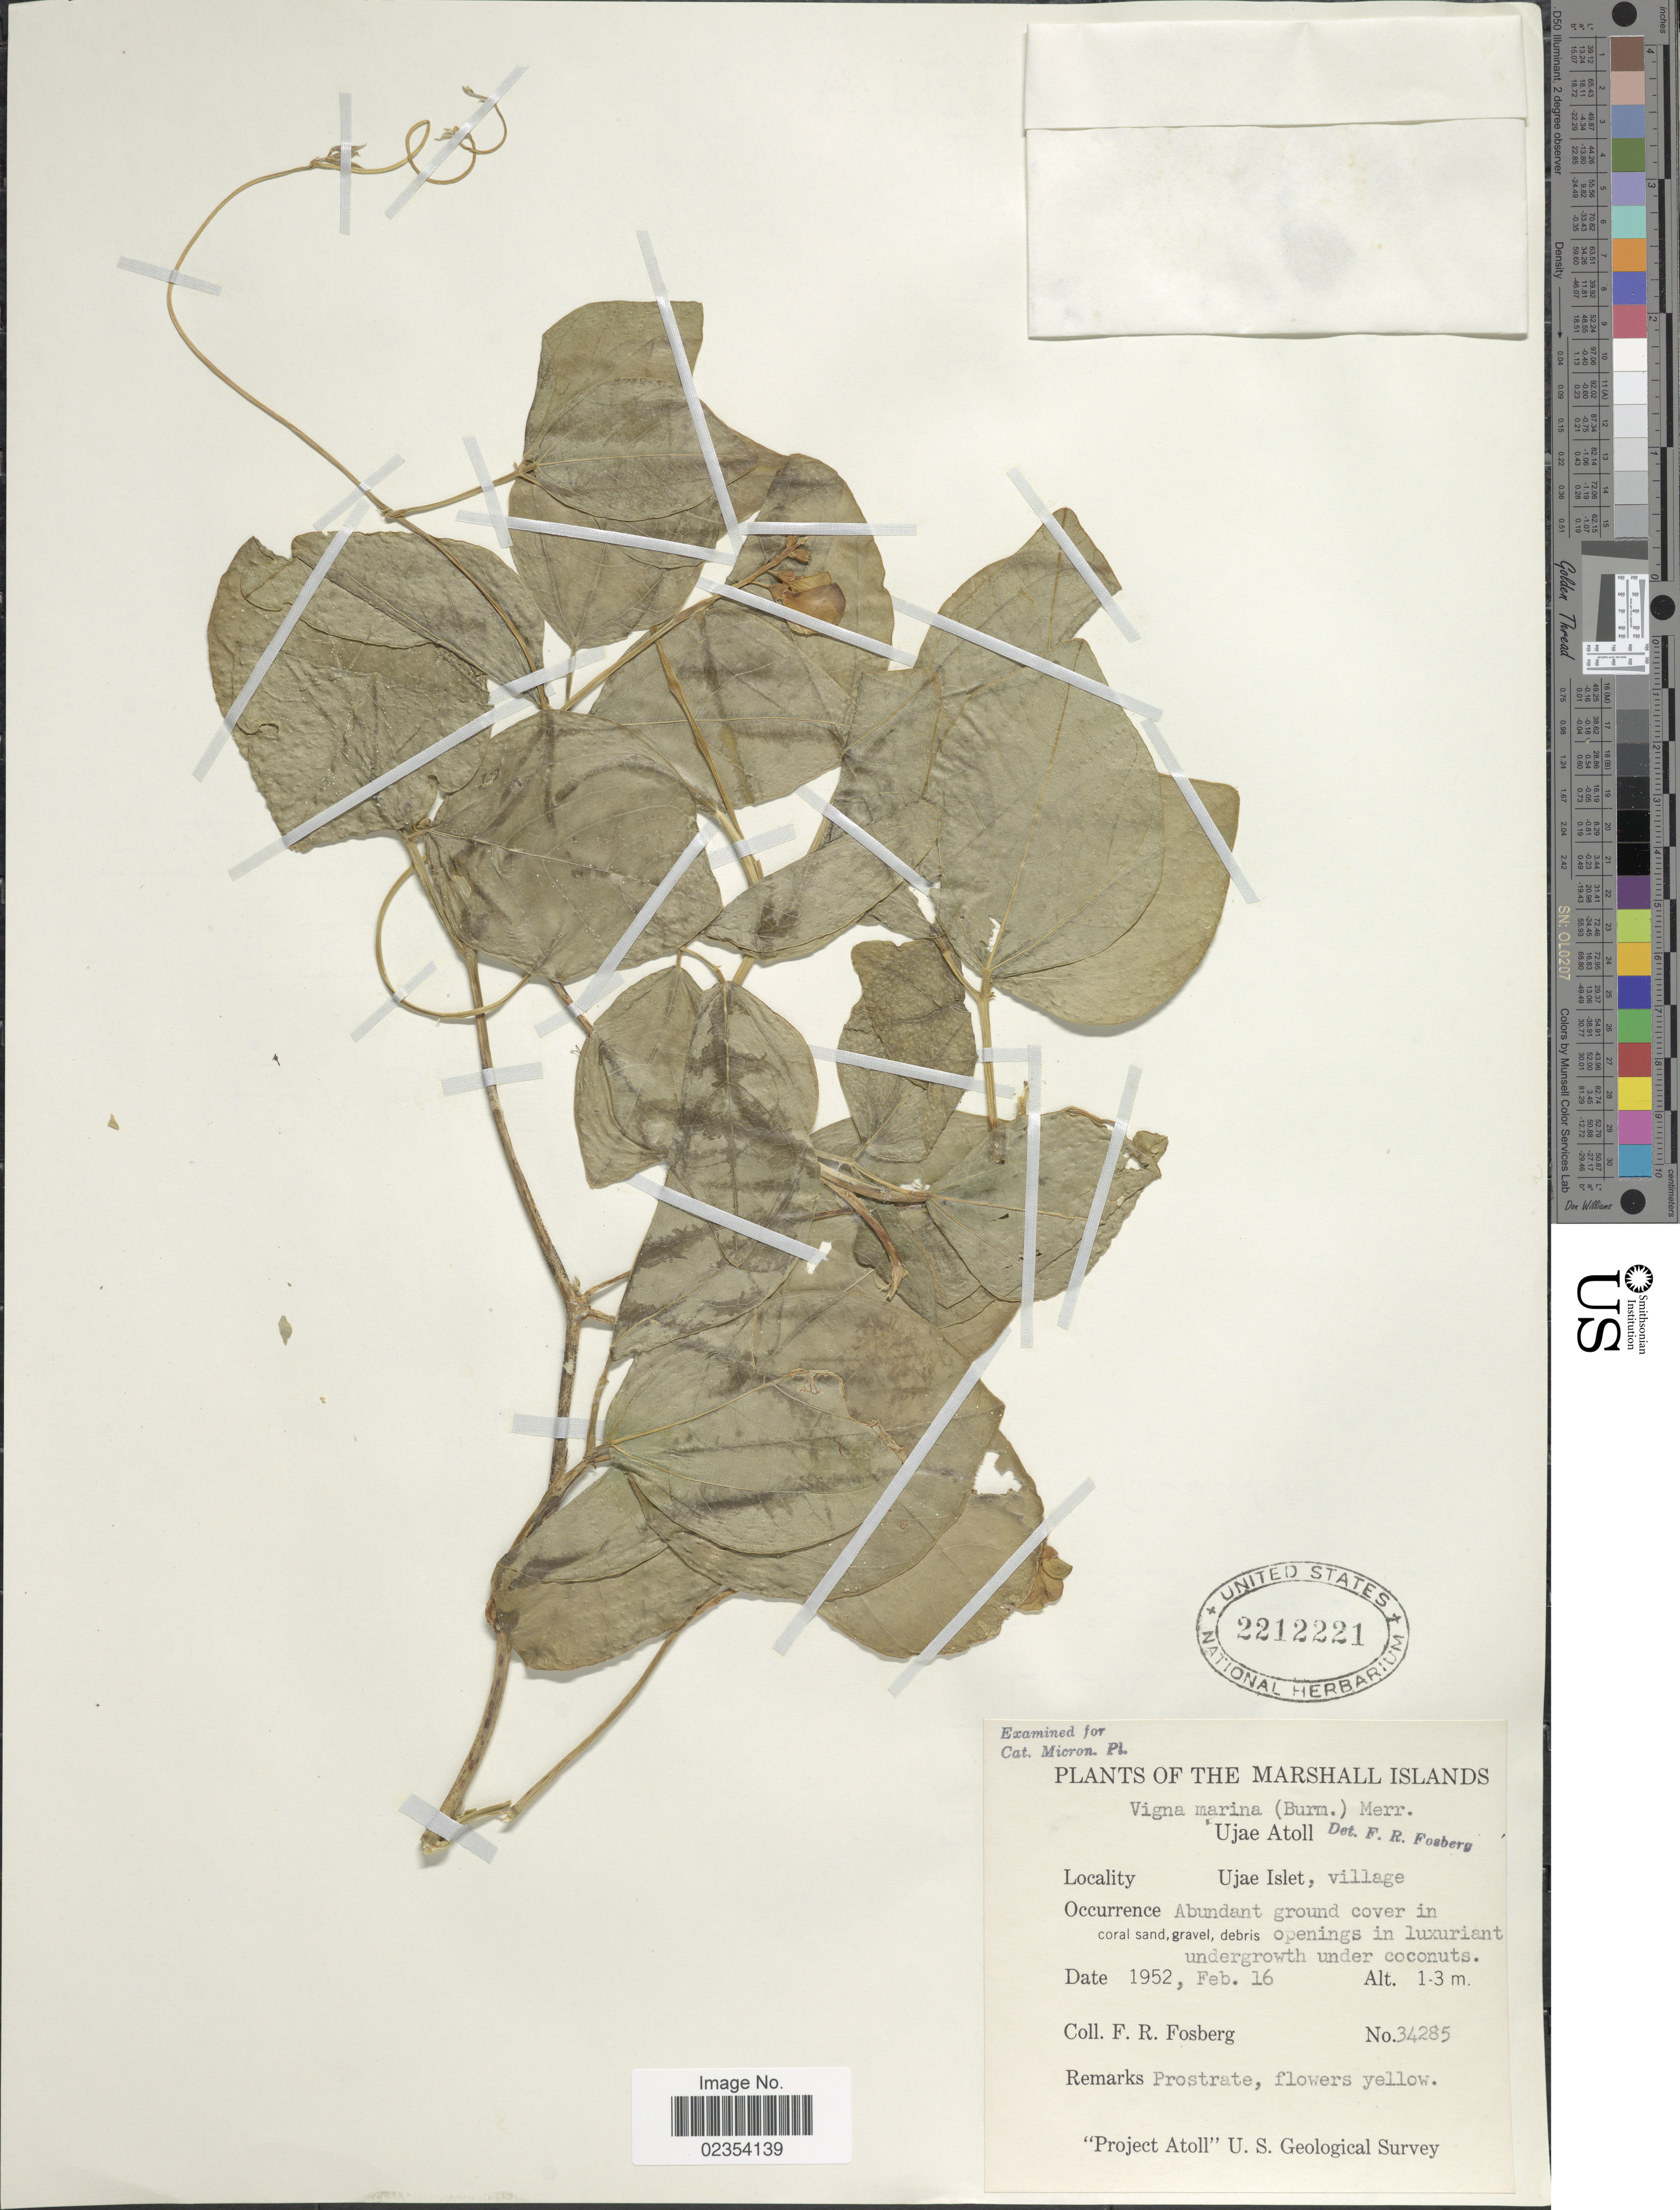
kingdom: Plantae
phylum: Tracheophyta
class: Magnoliopsida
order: Fabales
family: Fabaceae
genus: Vigna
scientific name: Vigna marina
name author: (Burm.) Merr.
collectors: F. R. Fosberg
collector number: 34285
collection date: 1952-02-16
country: Marshall Islands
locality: Uaje Atoll, Uaje Islet, village.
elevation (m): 1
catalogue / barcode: US 2212221